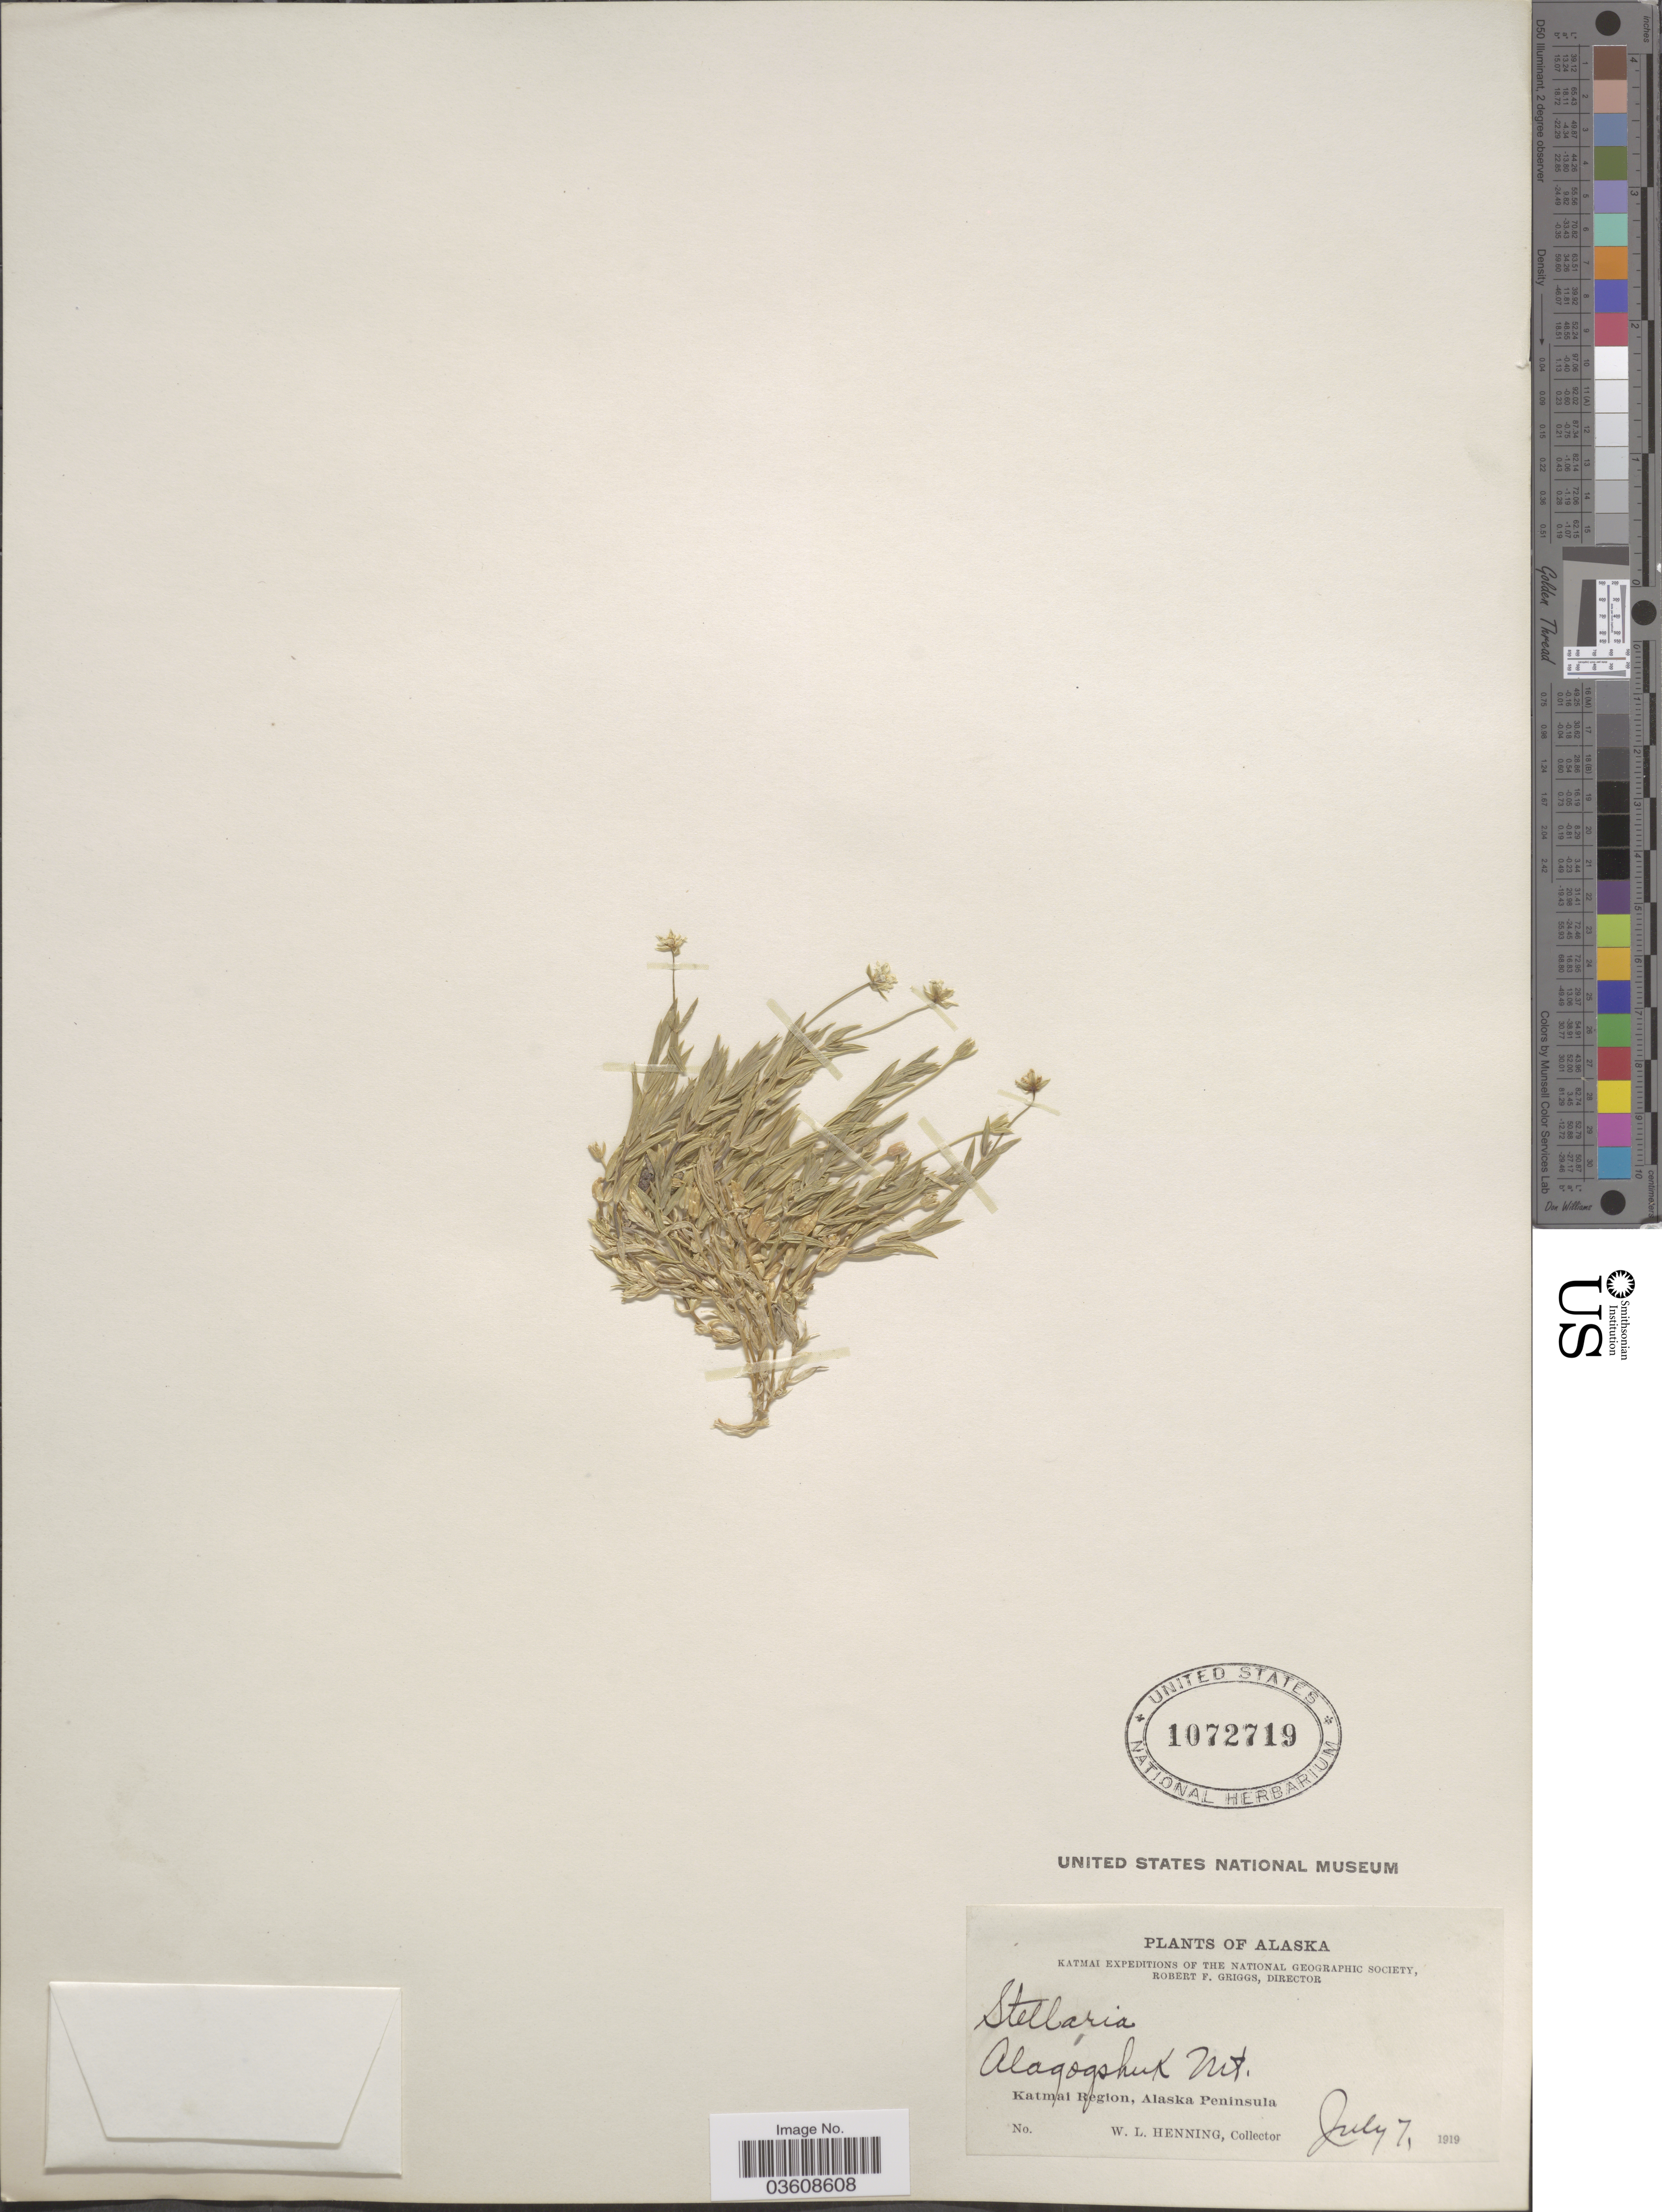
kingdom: Plantae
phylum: Tracheophyta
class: Magnoliopsida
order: Caryophyllales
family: Caryophyllaceae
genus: Stellaria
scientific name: Stellaria longipes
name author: Goldie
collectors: W. Henning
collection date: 1919-07-07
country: United States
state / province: Alaska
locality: Alagogshuk Mt. Katmai Region, Alaska Peninsula.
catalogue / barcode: US 1072719